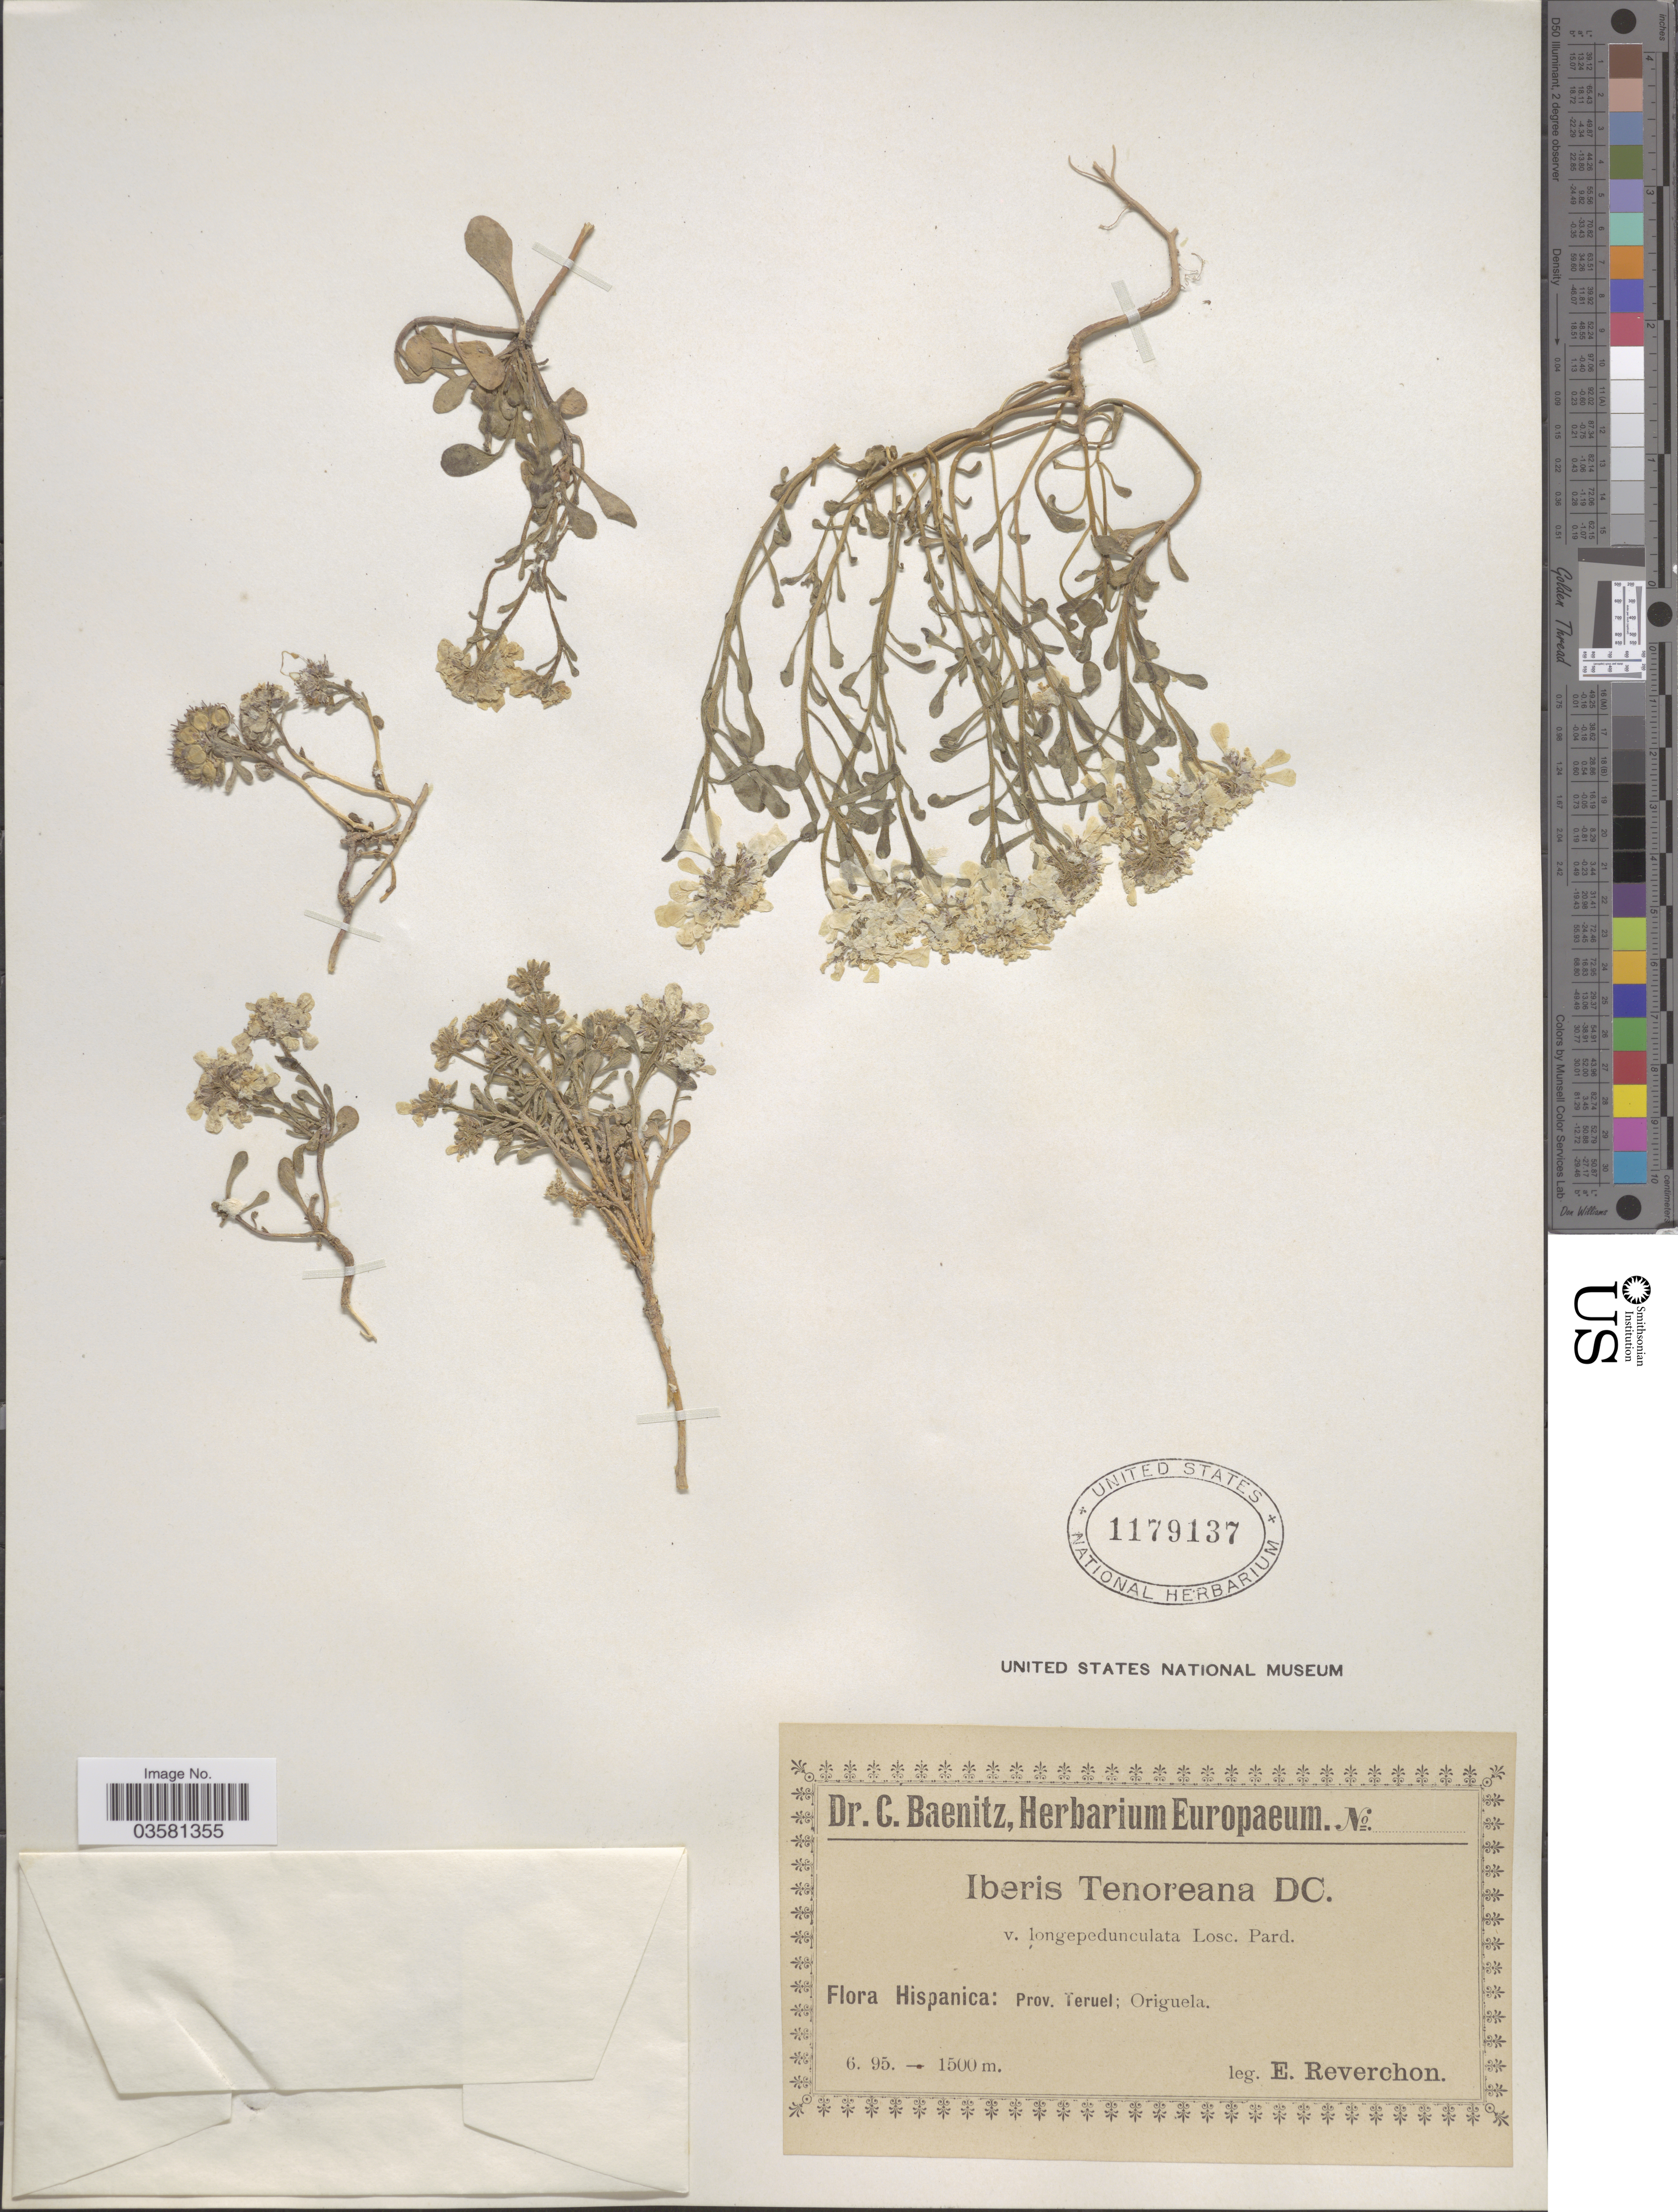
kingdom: Plantae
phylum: Tracheophyta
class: Magnoliopsida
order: Brassicales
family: Brassicaceae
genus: Iberis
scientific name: Iberis tenoreana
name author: DC.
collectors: E. Reverchon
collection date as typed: Transcribed d/m/y: /6/95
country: Spain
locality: Hispanica: Prov. Teruel; Origuela.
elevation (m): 1500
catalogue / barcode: US 1179137